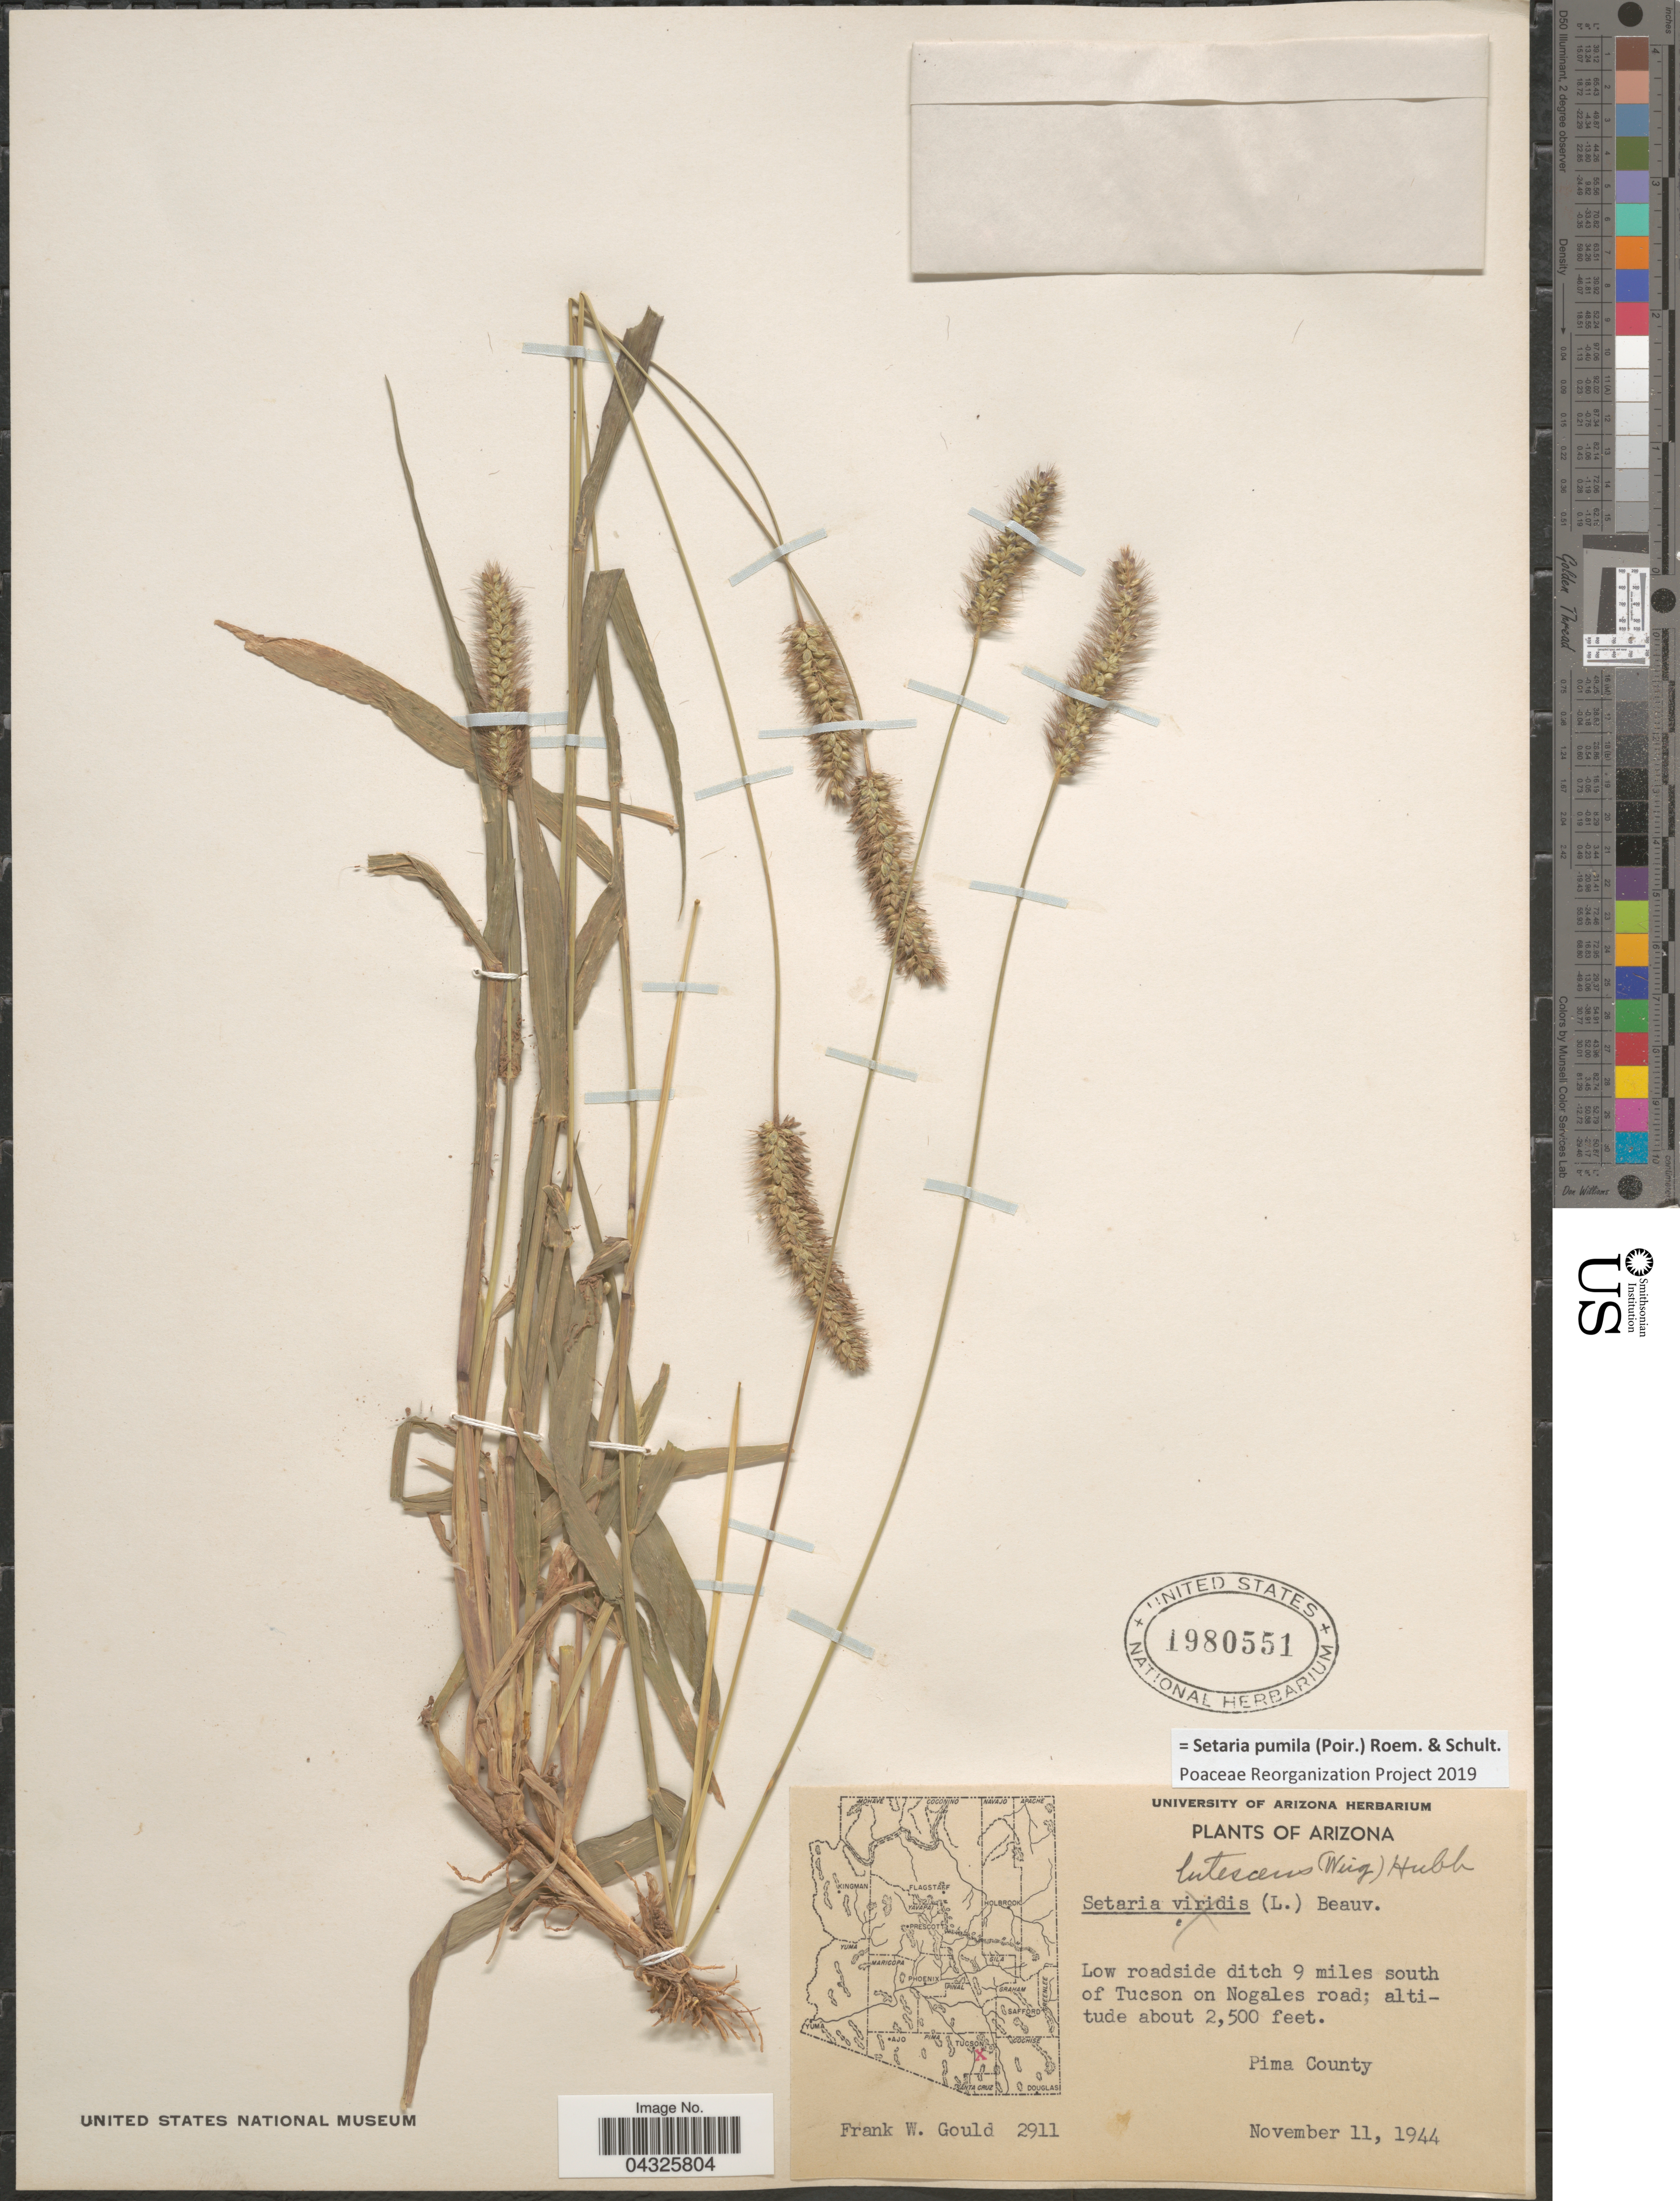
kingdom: Plantae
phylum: Tracheophyta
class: Liliopsida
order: Poales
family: Poaceae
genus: Setaria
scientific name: Setaria pumila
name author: (Poir.) Roem. & Schult.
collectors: F. W. Gould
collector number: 2911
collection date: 1944-11-11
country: United States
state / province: Arizona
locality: Low roadside ditch 9 miles south of Tucson on Nogales road. Pima County.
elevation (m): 762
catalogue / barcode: US 1980551